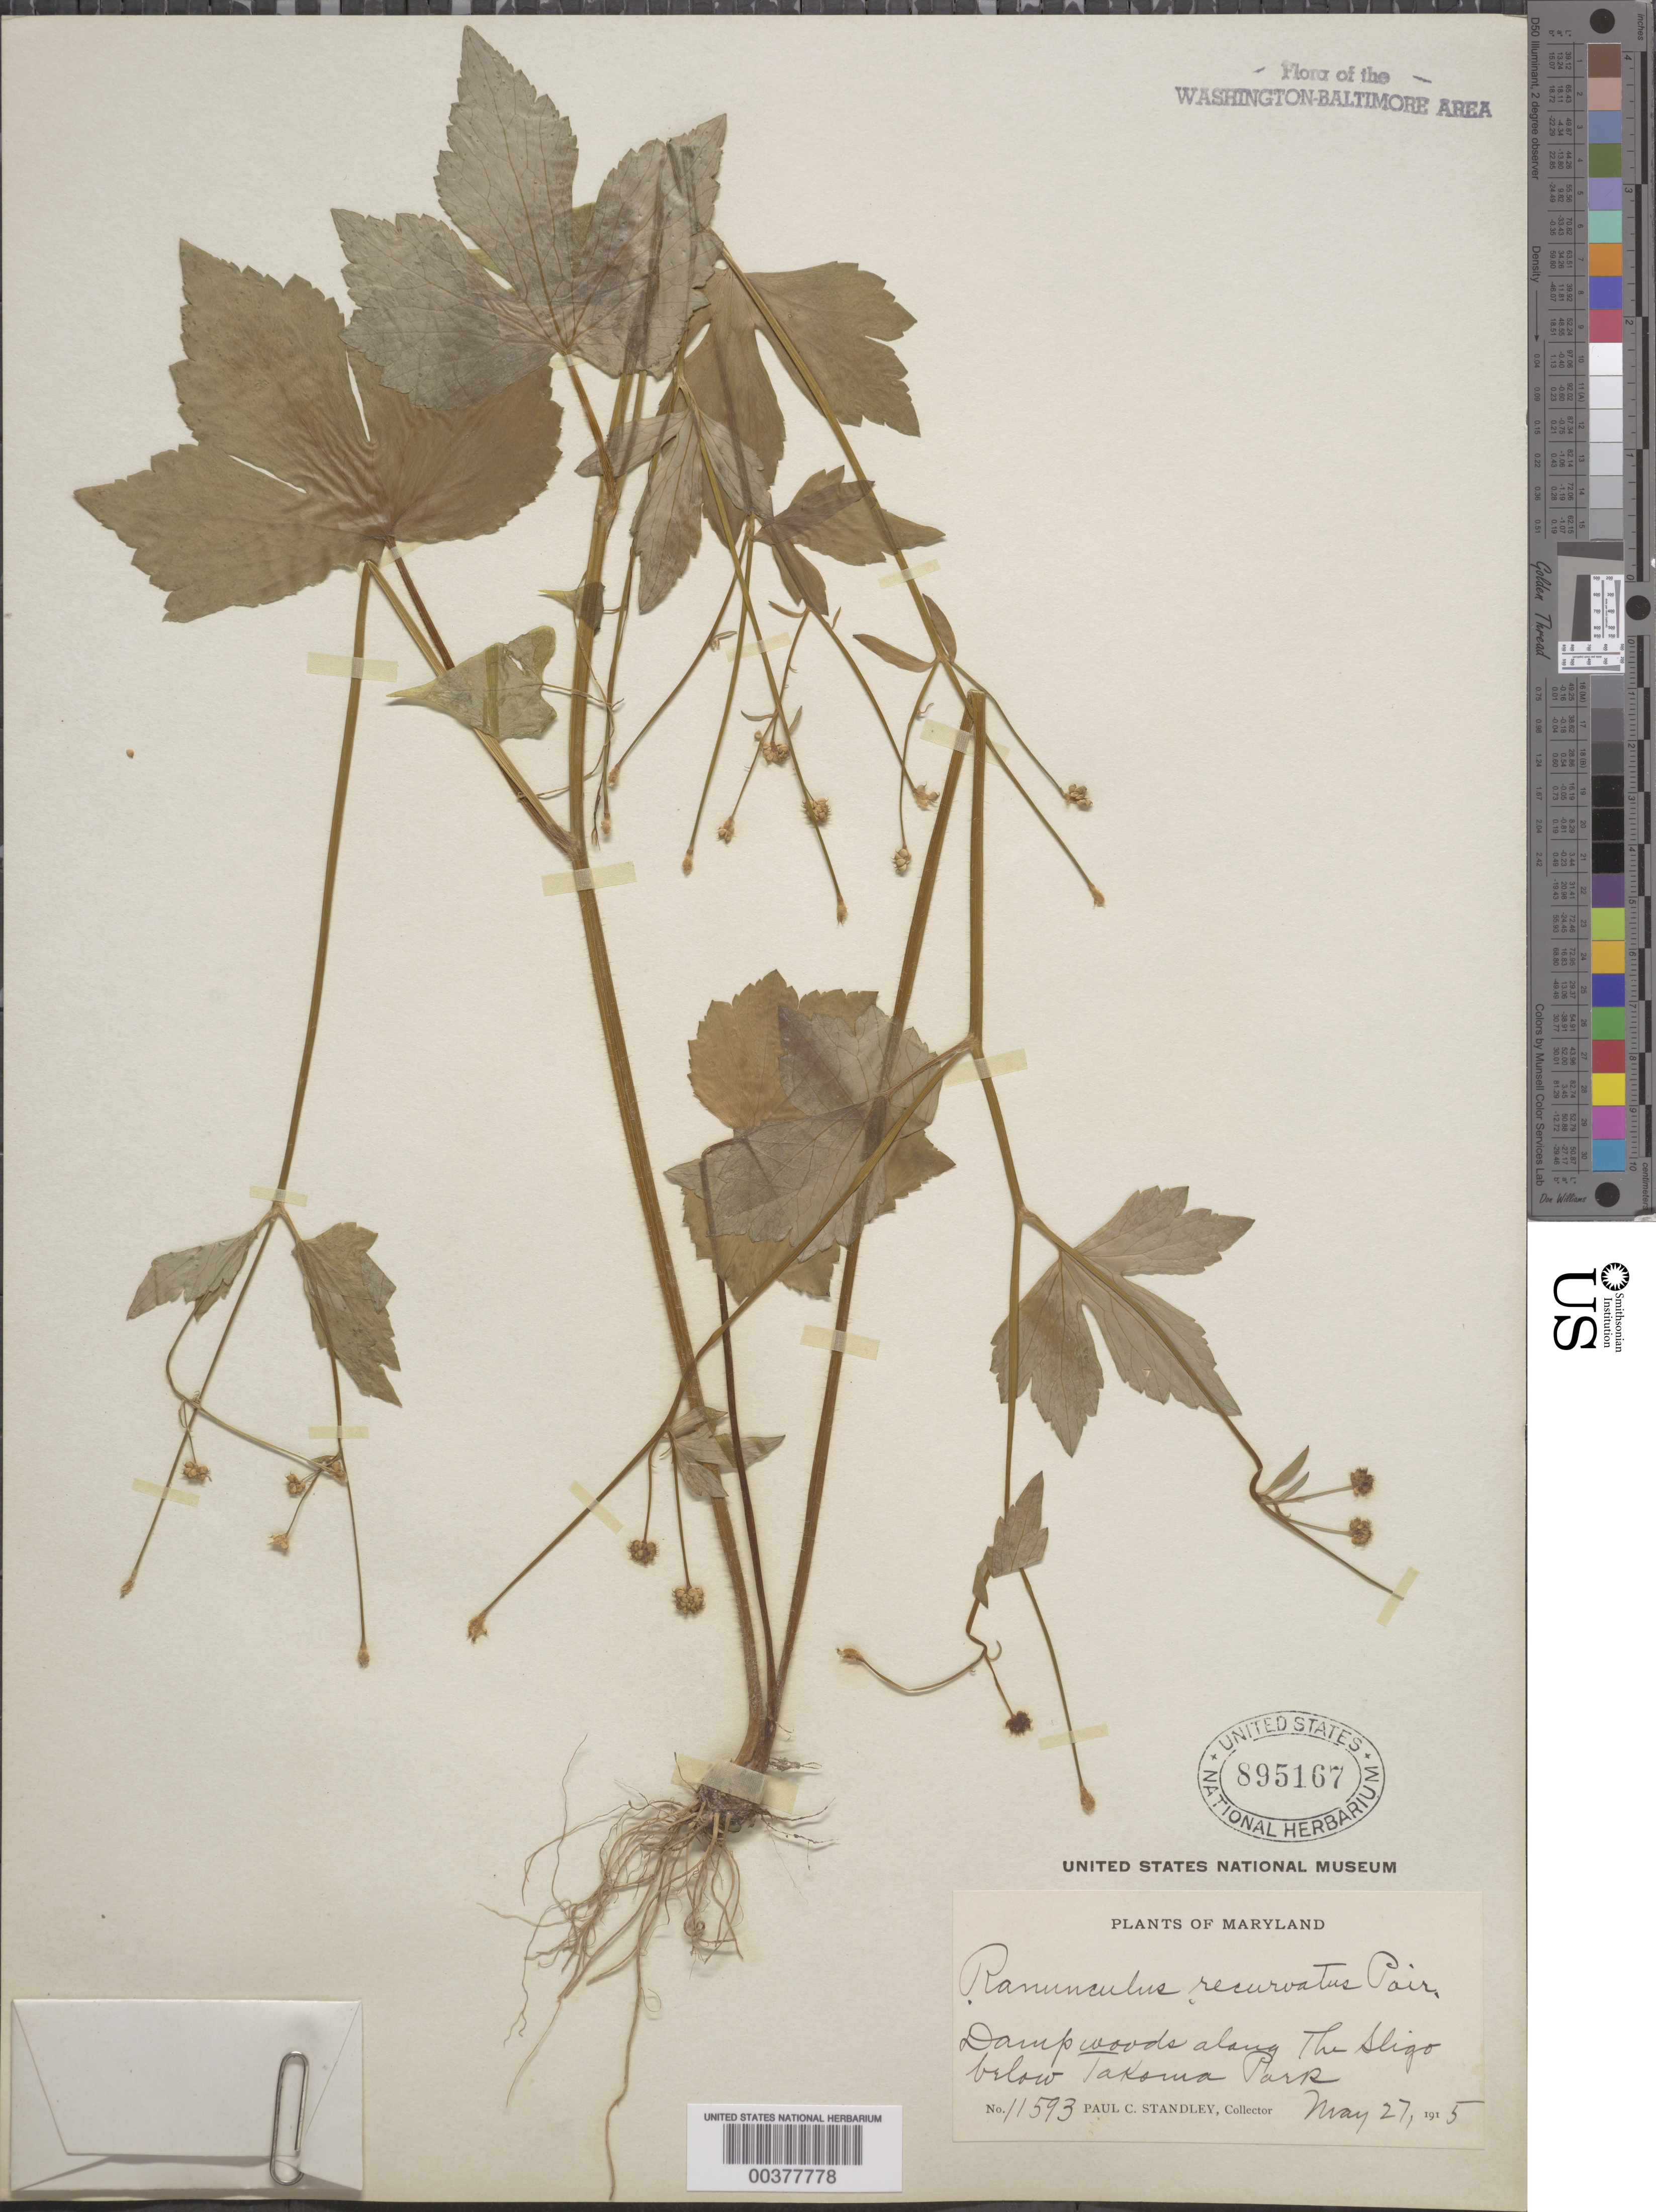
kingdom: Plantae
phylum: Tracheophyta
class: Magnoliopsida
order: Ranunculales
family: Ranunculaceae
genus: Ranunculus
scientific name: Ranunculus recurvatus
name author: Poir.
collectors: P. C. Standley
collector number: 11593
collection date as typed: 27 May 1915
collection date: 1915-05-27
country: United States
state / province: Maryland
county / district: Montgomery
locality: Sligo below Takoma Park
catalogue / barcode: US 895167